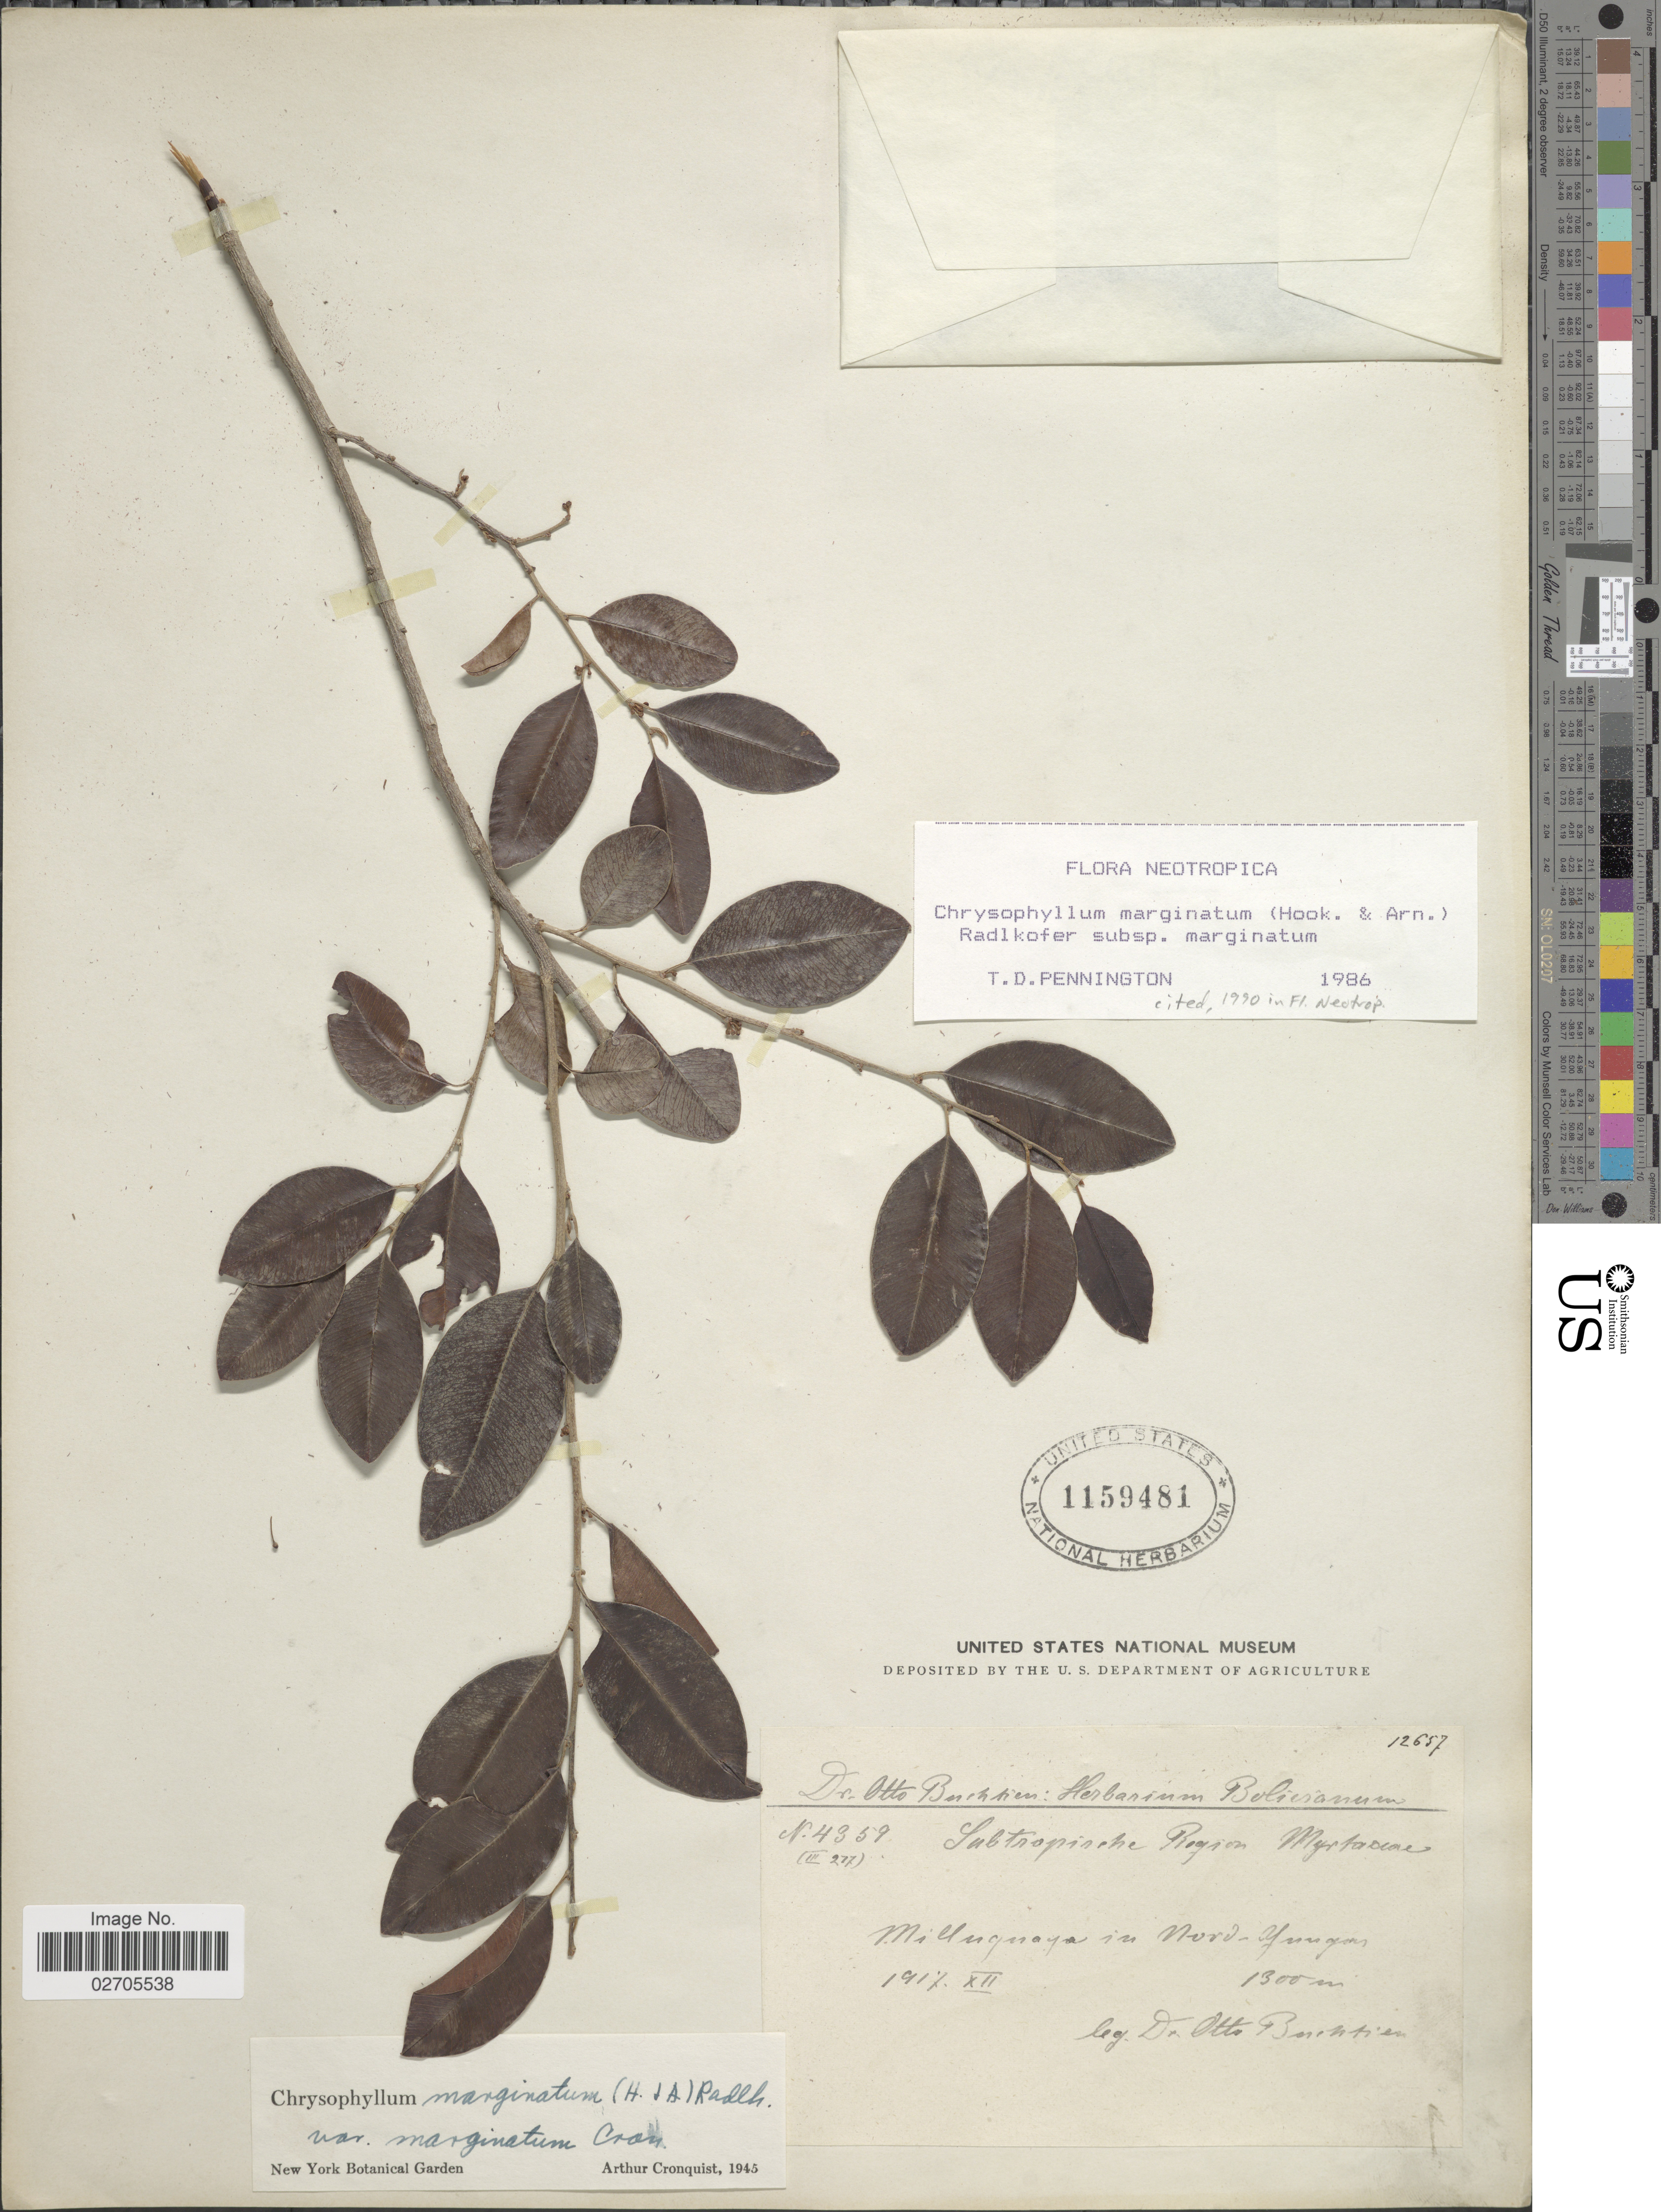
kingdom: Plantae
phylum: Tracheophyta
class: Magnoliopsida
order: Ericales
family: Sapotaceae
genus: Chrysophyllum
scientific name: Chrysophyllum marginatum subsp. marginatum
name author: (Hook. & Arn.) Radlk.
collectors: O. Buchtien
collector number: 4359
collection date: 1917-12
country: Bolivia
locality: Milluguaya in nord-Yungas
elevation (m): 1300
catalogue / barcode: US 1159481